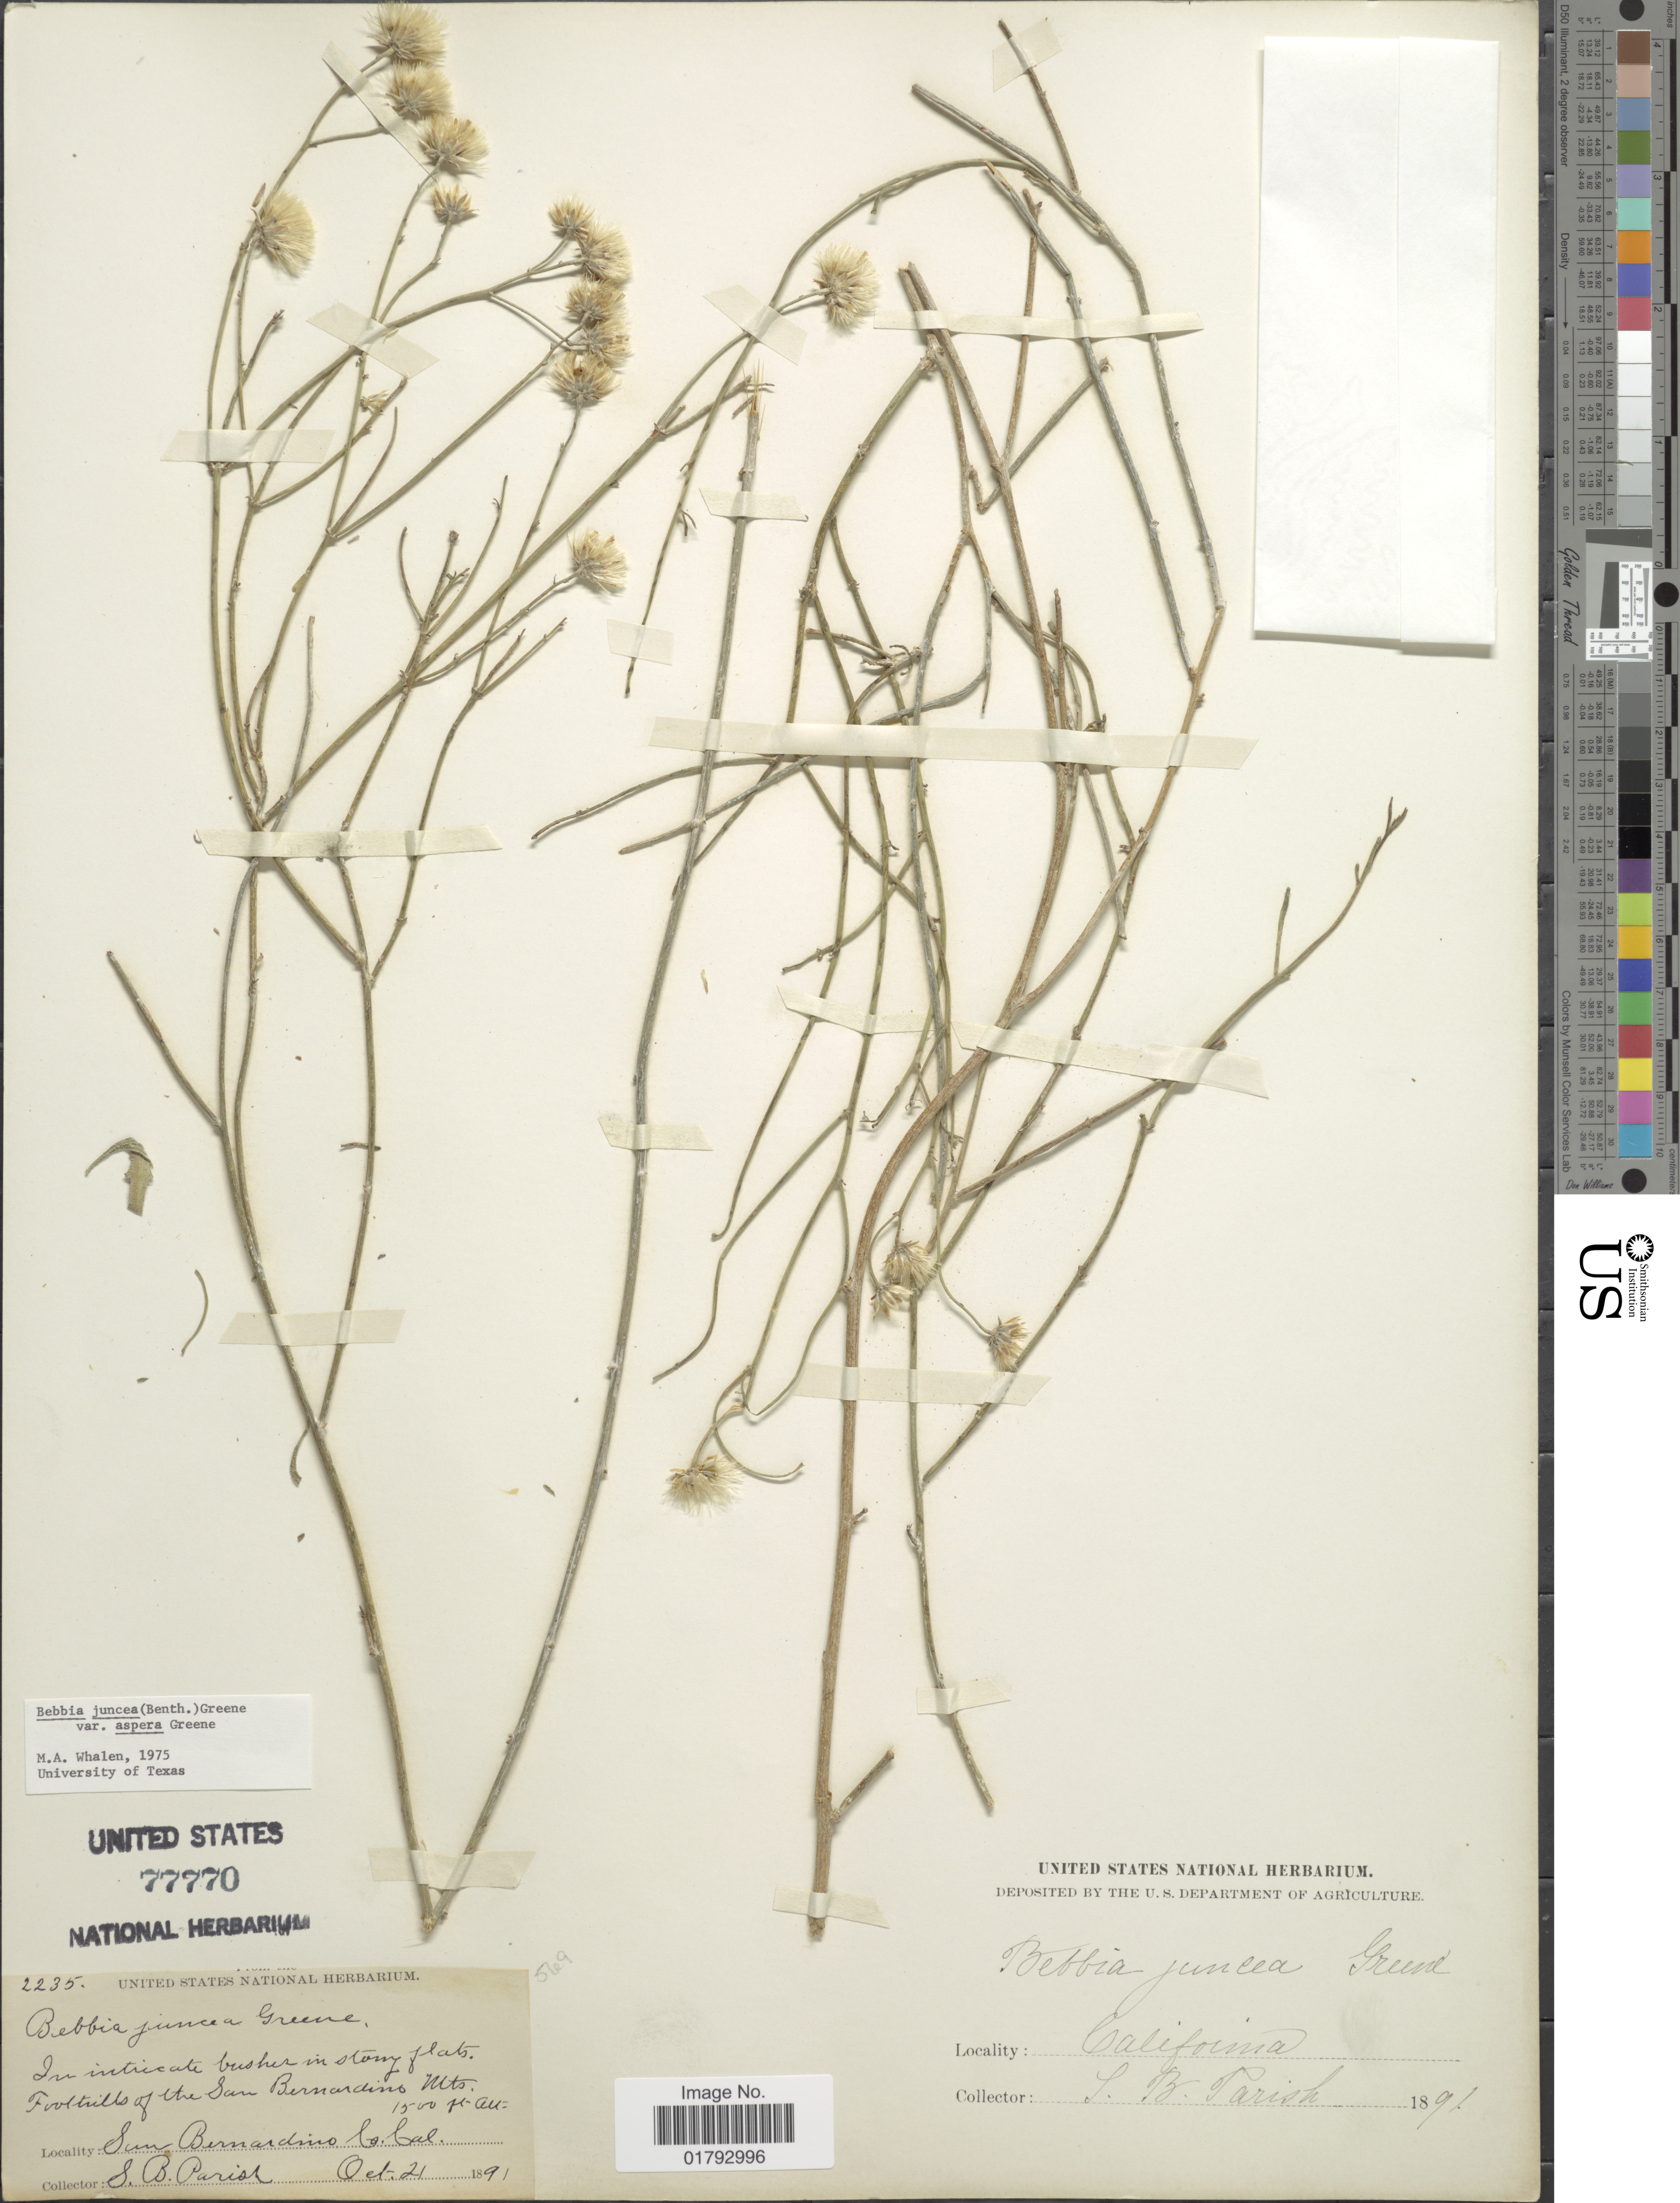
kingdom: Plantae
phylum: Tracheophyta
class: Magnoliopsida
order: Asterales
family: Asteraceae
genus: Bebbia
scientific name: Bebbia juncea var. aspera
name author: Greene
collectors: S. B. Parish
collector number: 2235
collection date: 1891-10-21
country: United States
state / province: California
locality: Sun Bernardino Co. Cal.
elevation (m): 457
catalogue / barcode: US 77770